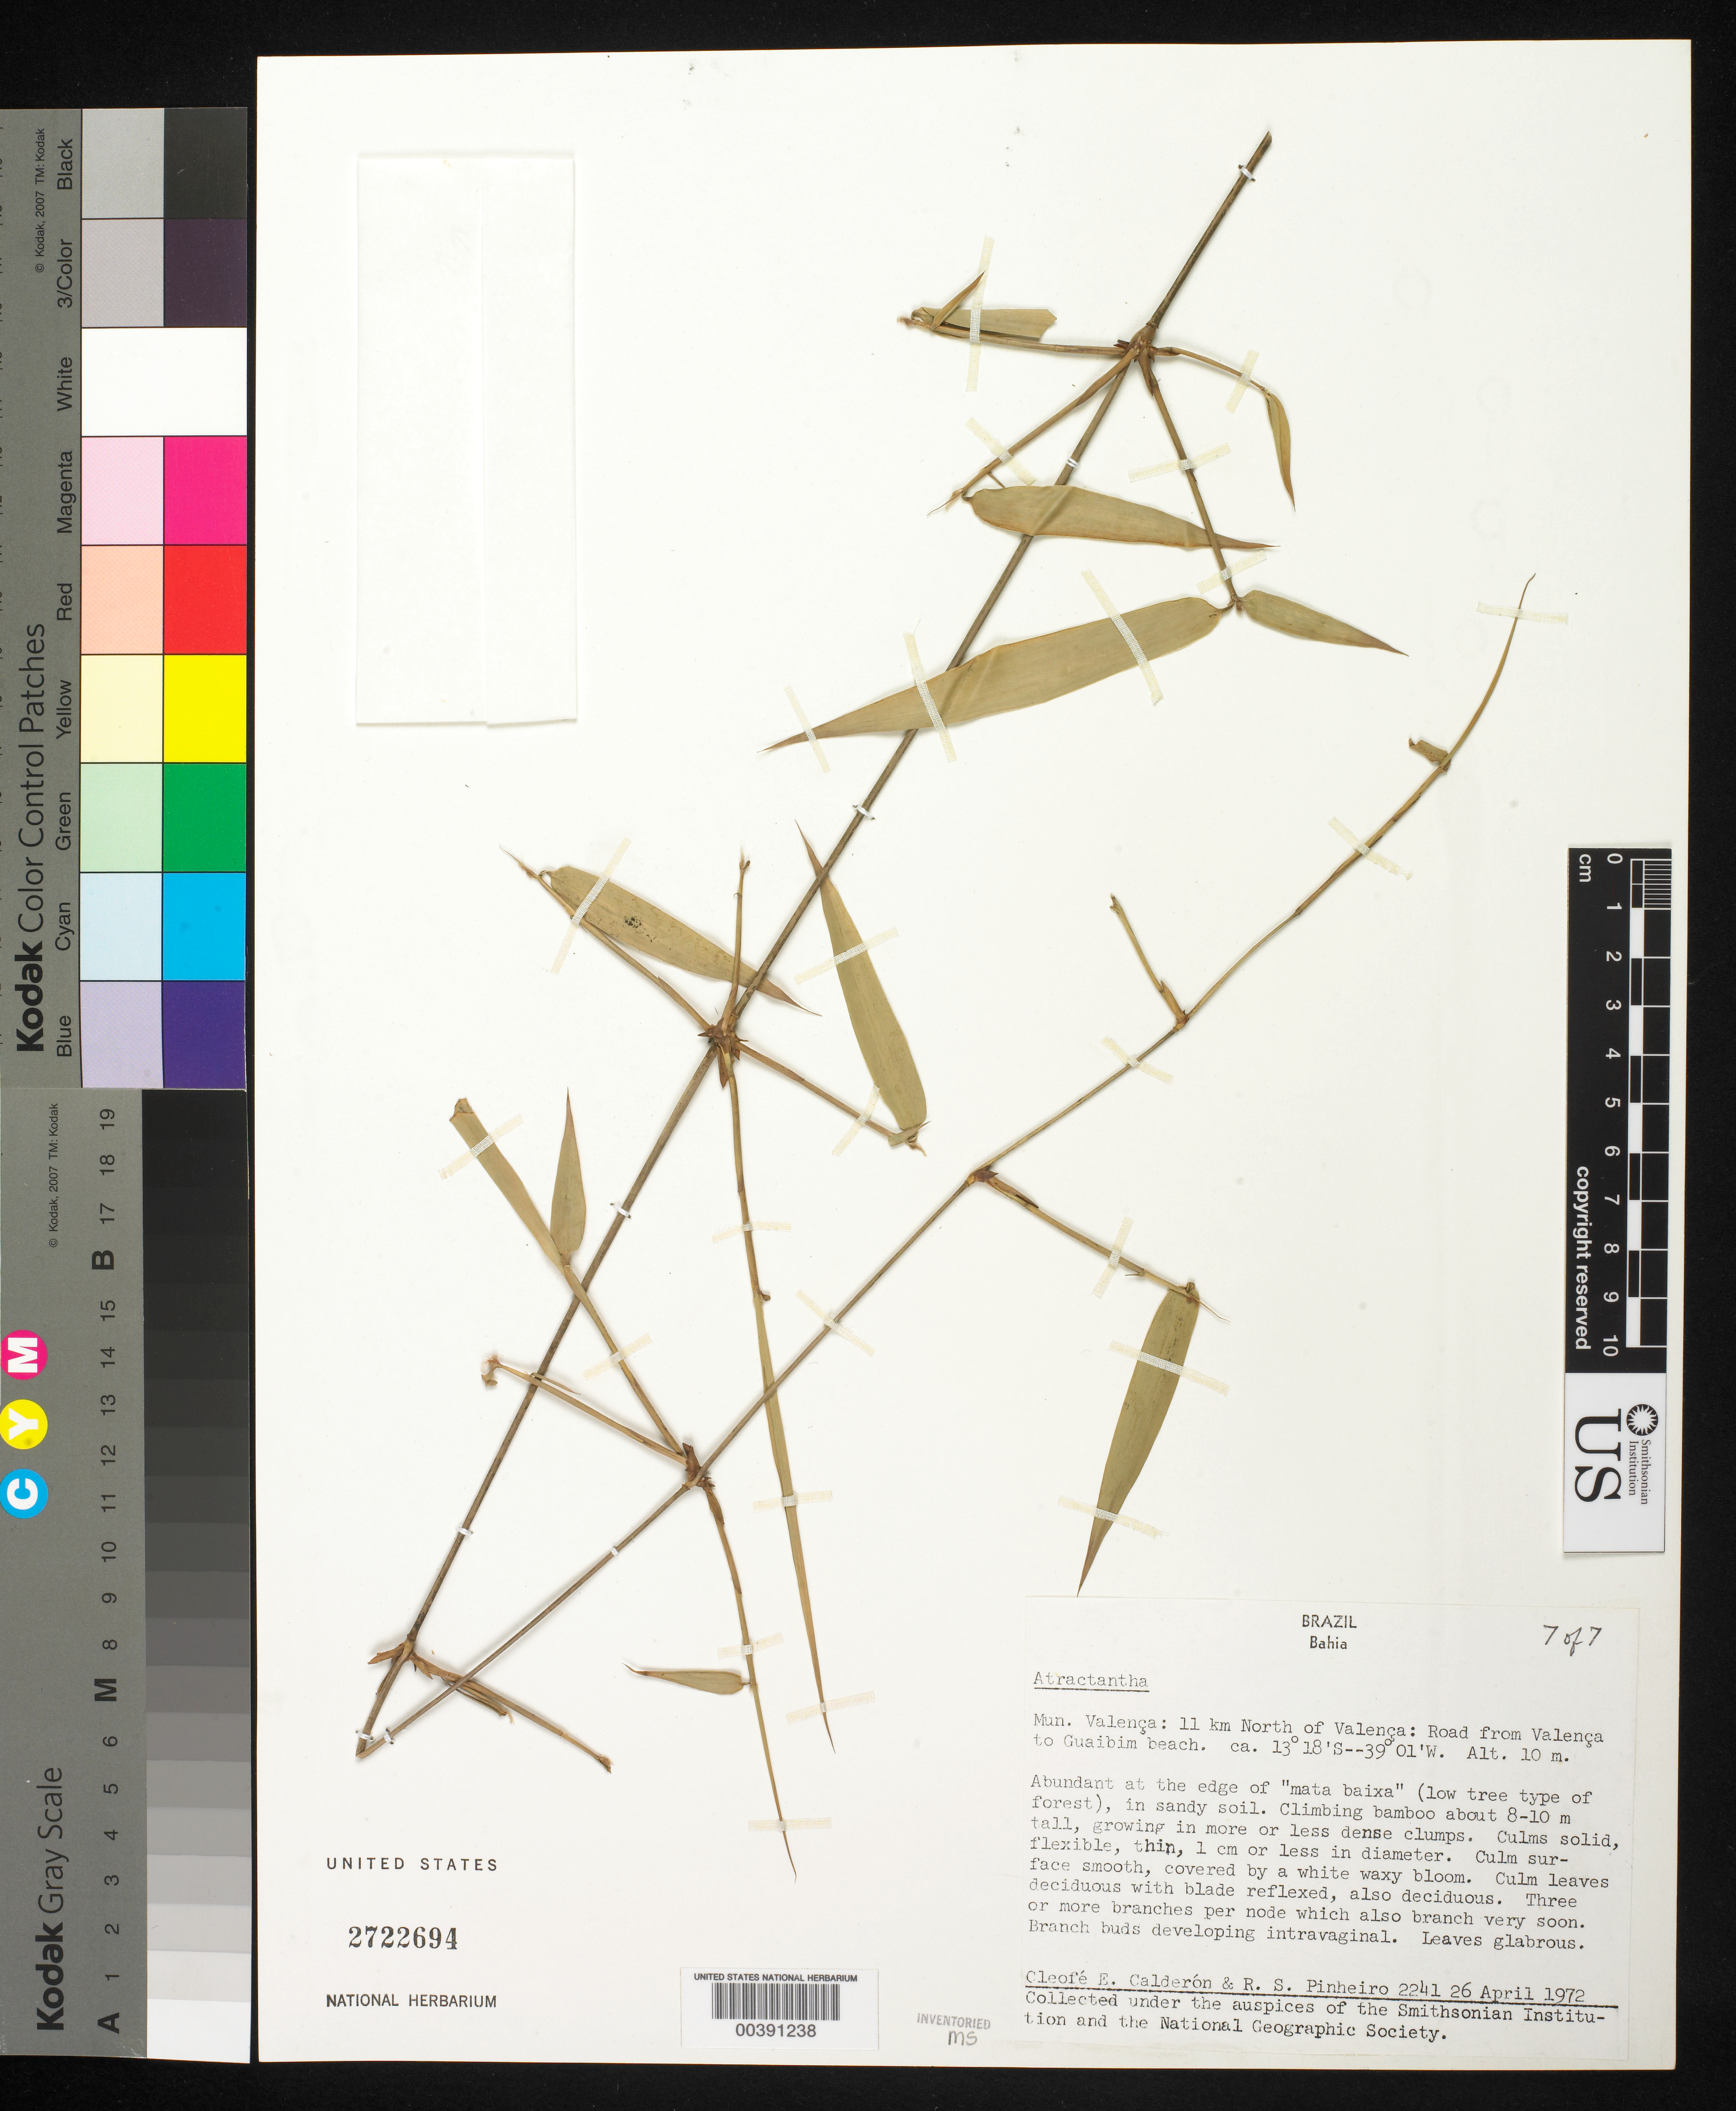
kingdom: Plantae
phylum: Tracheophyta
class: Liliopsida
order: Poales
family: Poaceae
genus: Atractantha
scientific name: Atractantha sp.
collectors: C. E. Calderón & R. S. Pinheiro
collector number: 2241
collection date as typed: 26 Apr 1972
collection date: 1972-04-26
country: Brazil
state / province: Bahia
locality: Valenca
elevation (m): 10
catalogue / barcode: US 2722694